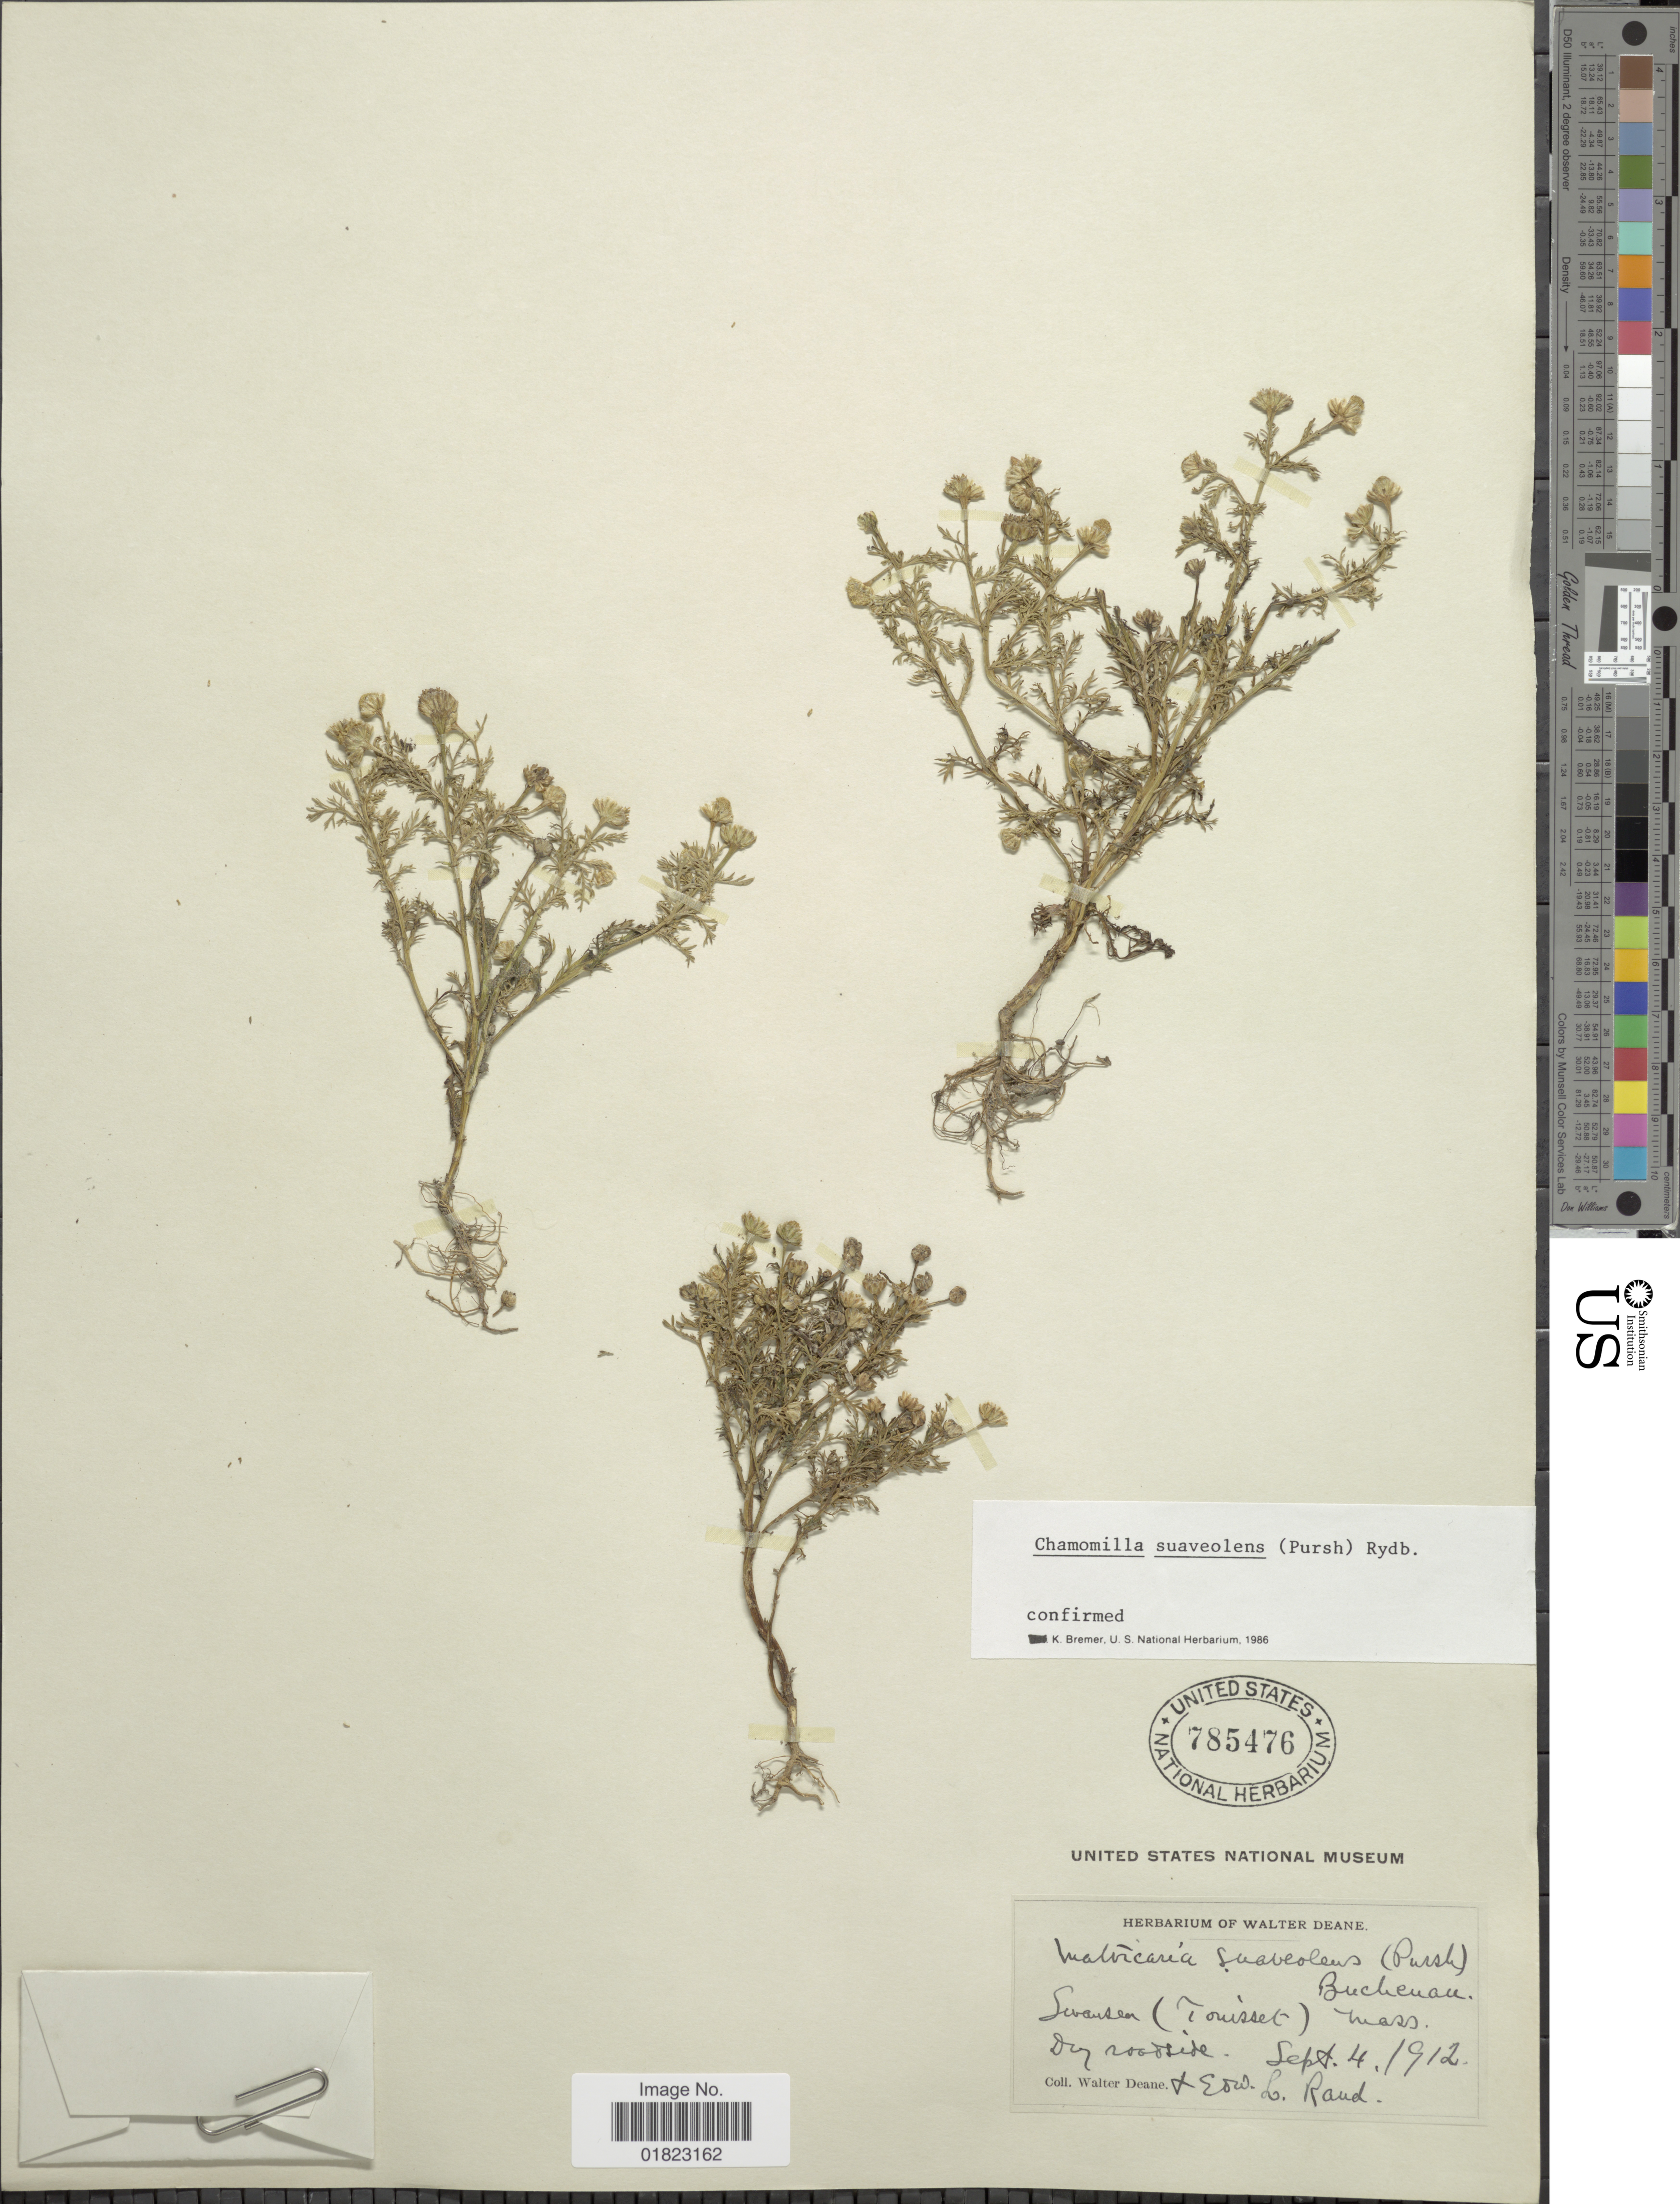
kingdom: Plantae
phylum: Tracheophyta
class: Magnoliopsida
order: Asterales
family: Asteraceae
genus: Matricaria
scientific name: Matricaria matricarioides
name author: (Less.) Porter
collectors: W. Deane & E. Rand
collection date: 1912-09-04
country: United States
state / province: Massachusetts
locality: Swamsler (Tousset) Mass. Dry roadside.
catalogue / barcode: US 785476